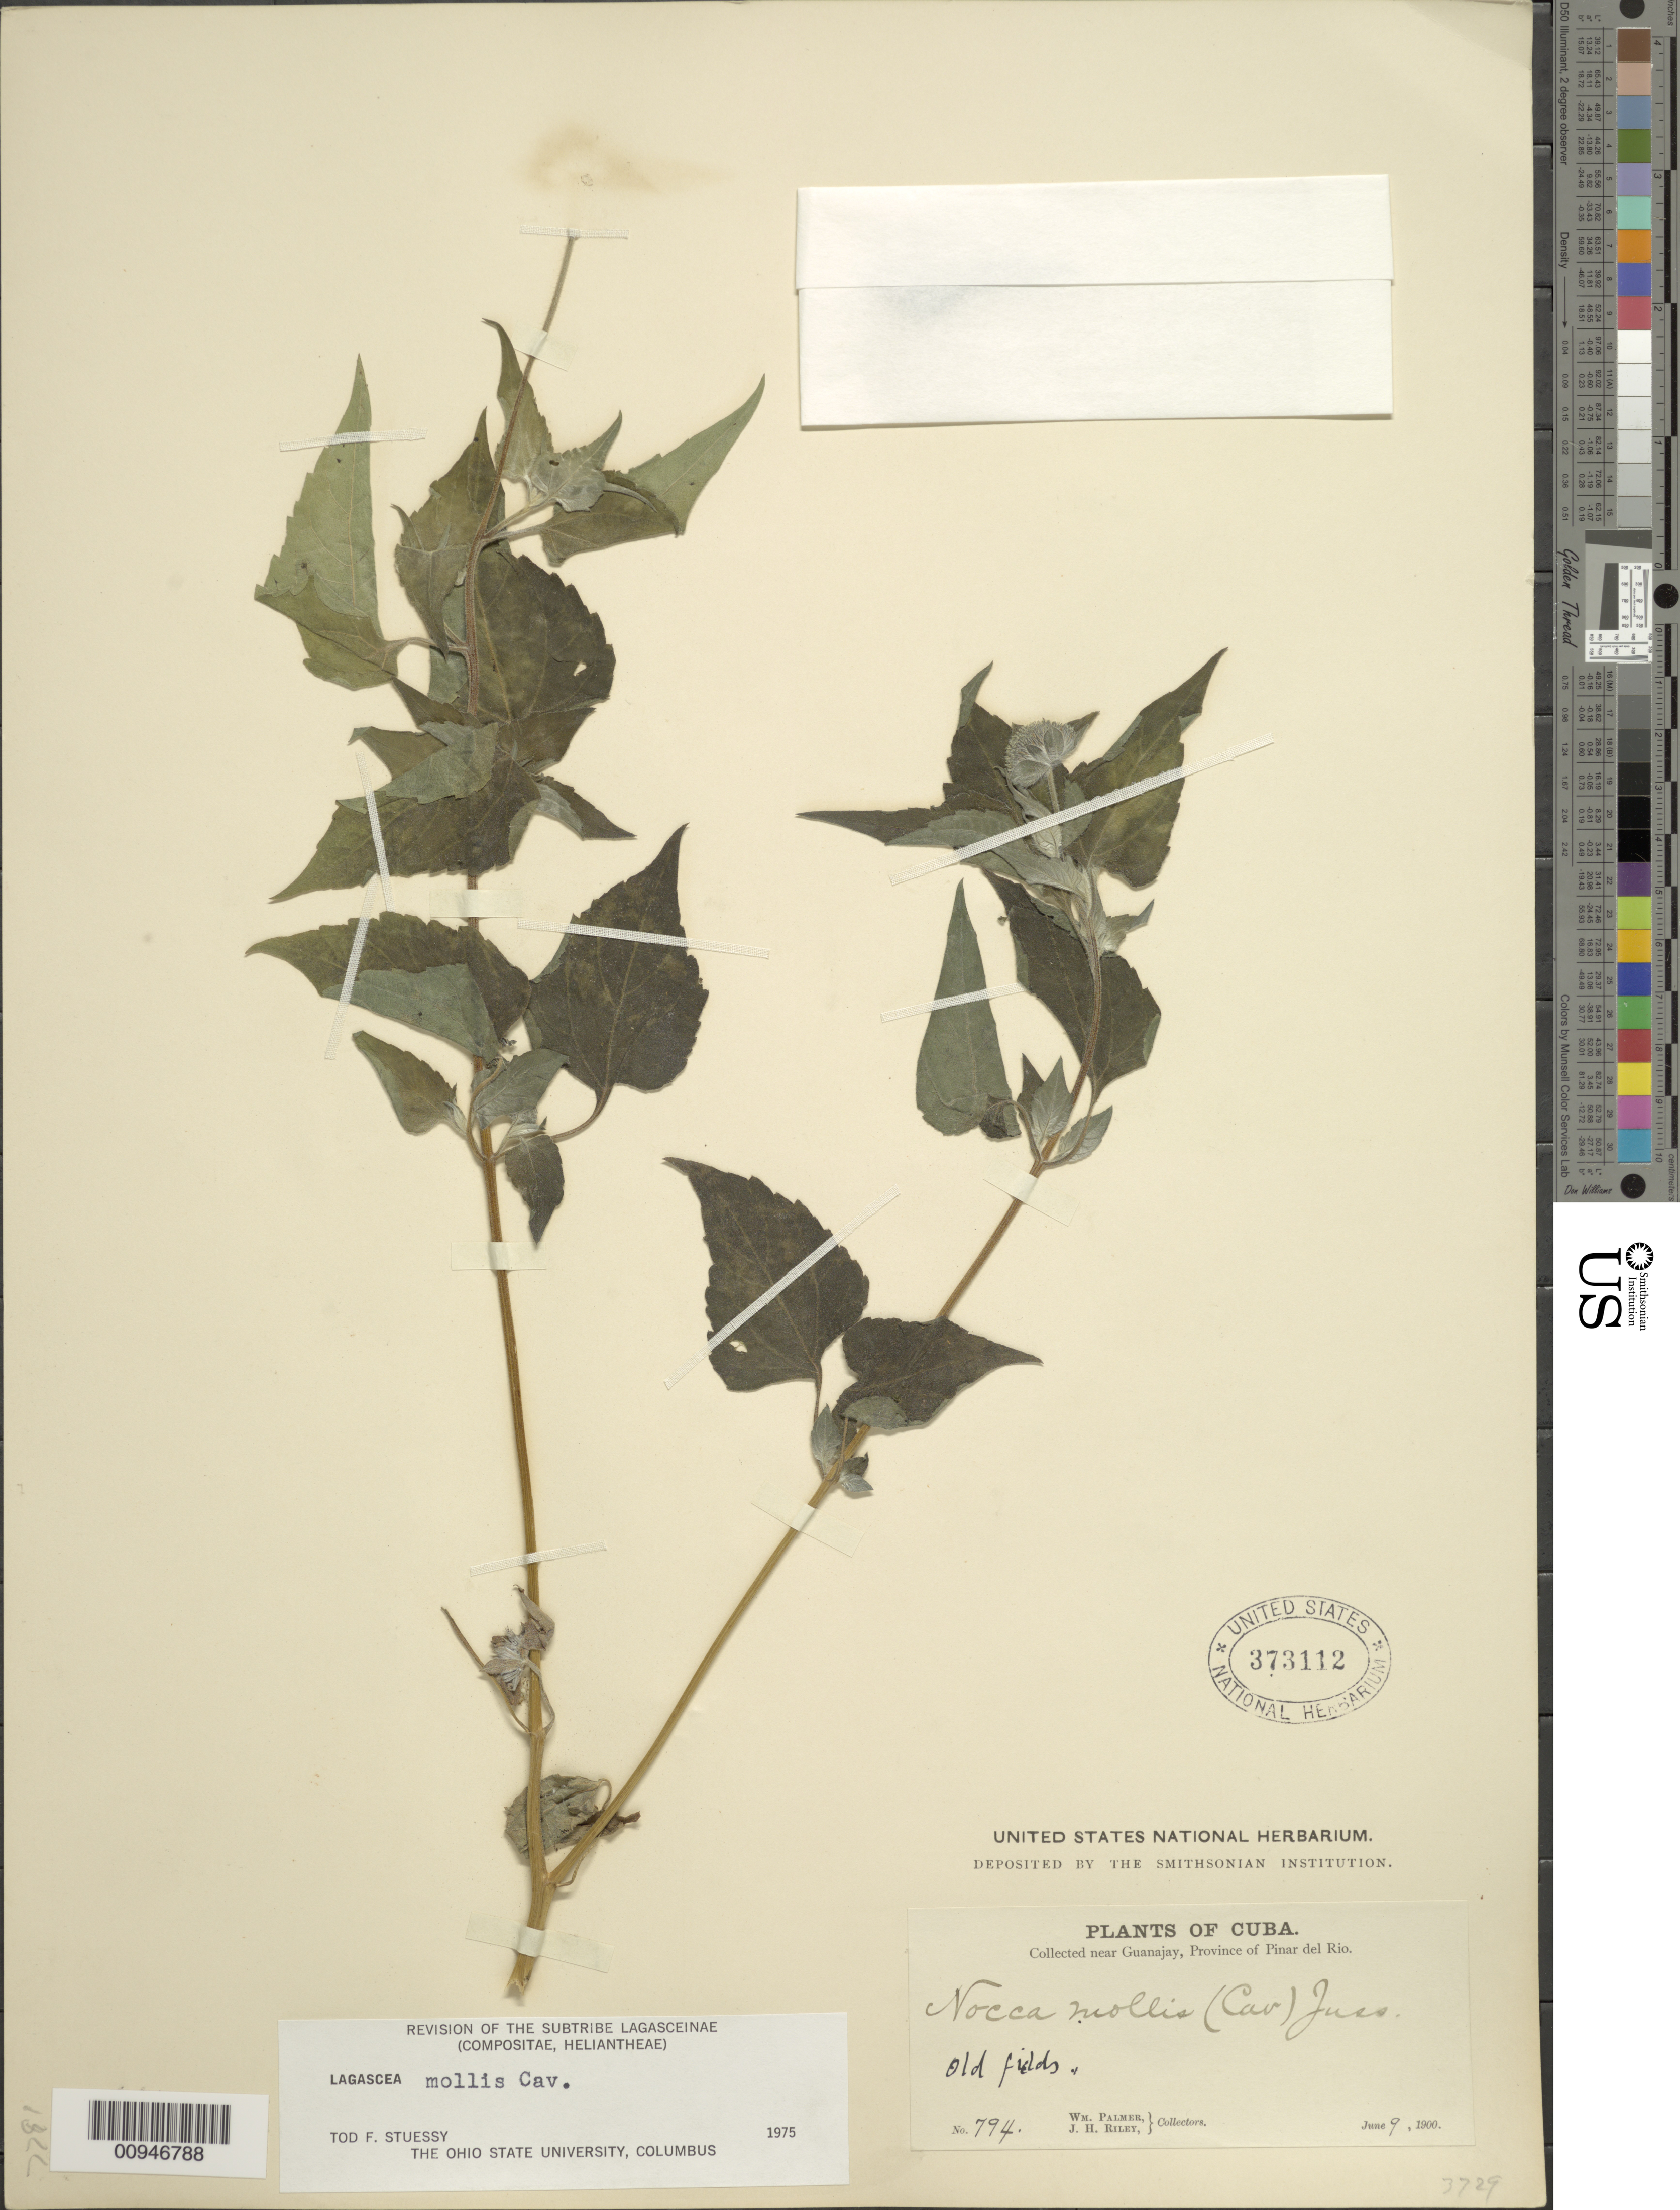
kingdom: Plantae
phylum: Tracheophyta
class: Magnoliopsida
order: Asterales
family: Asteraceae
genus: Lagascea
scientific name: Lagascea mollis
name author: Cav.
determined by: Stuessy, T. F.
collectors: W. Palmer & J. H. Riley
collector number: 794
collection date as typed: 09 Jun 1900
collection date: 1900-06-09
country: Cuba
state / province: Pinar del Rio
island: Cuba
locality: Near Guanajay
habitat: Old fields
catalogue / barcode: US 373112